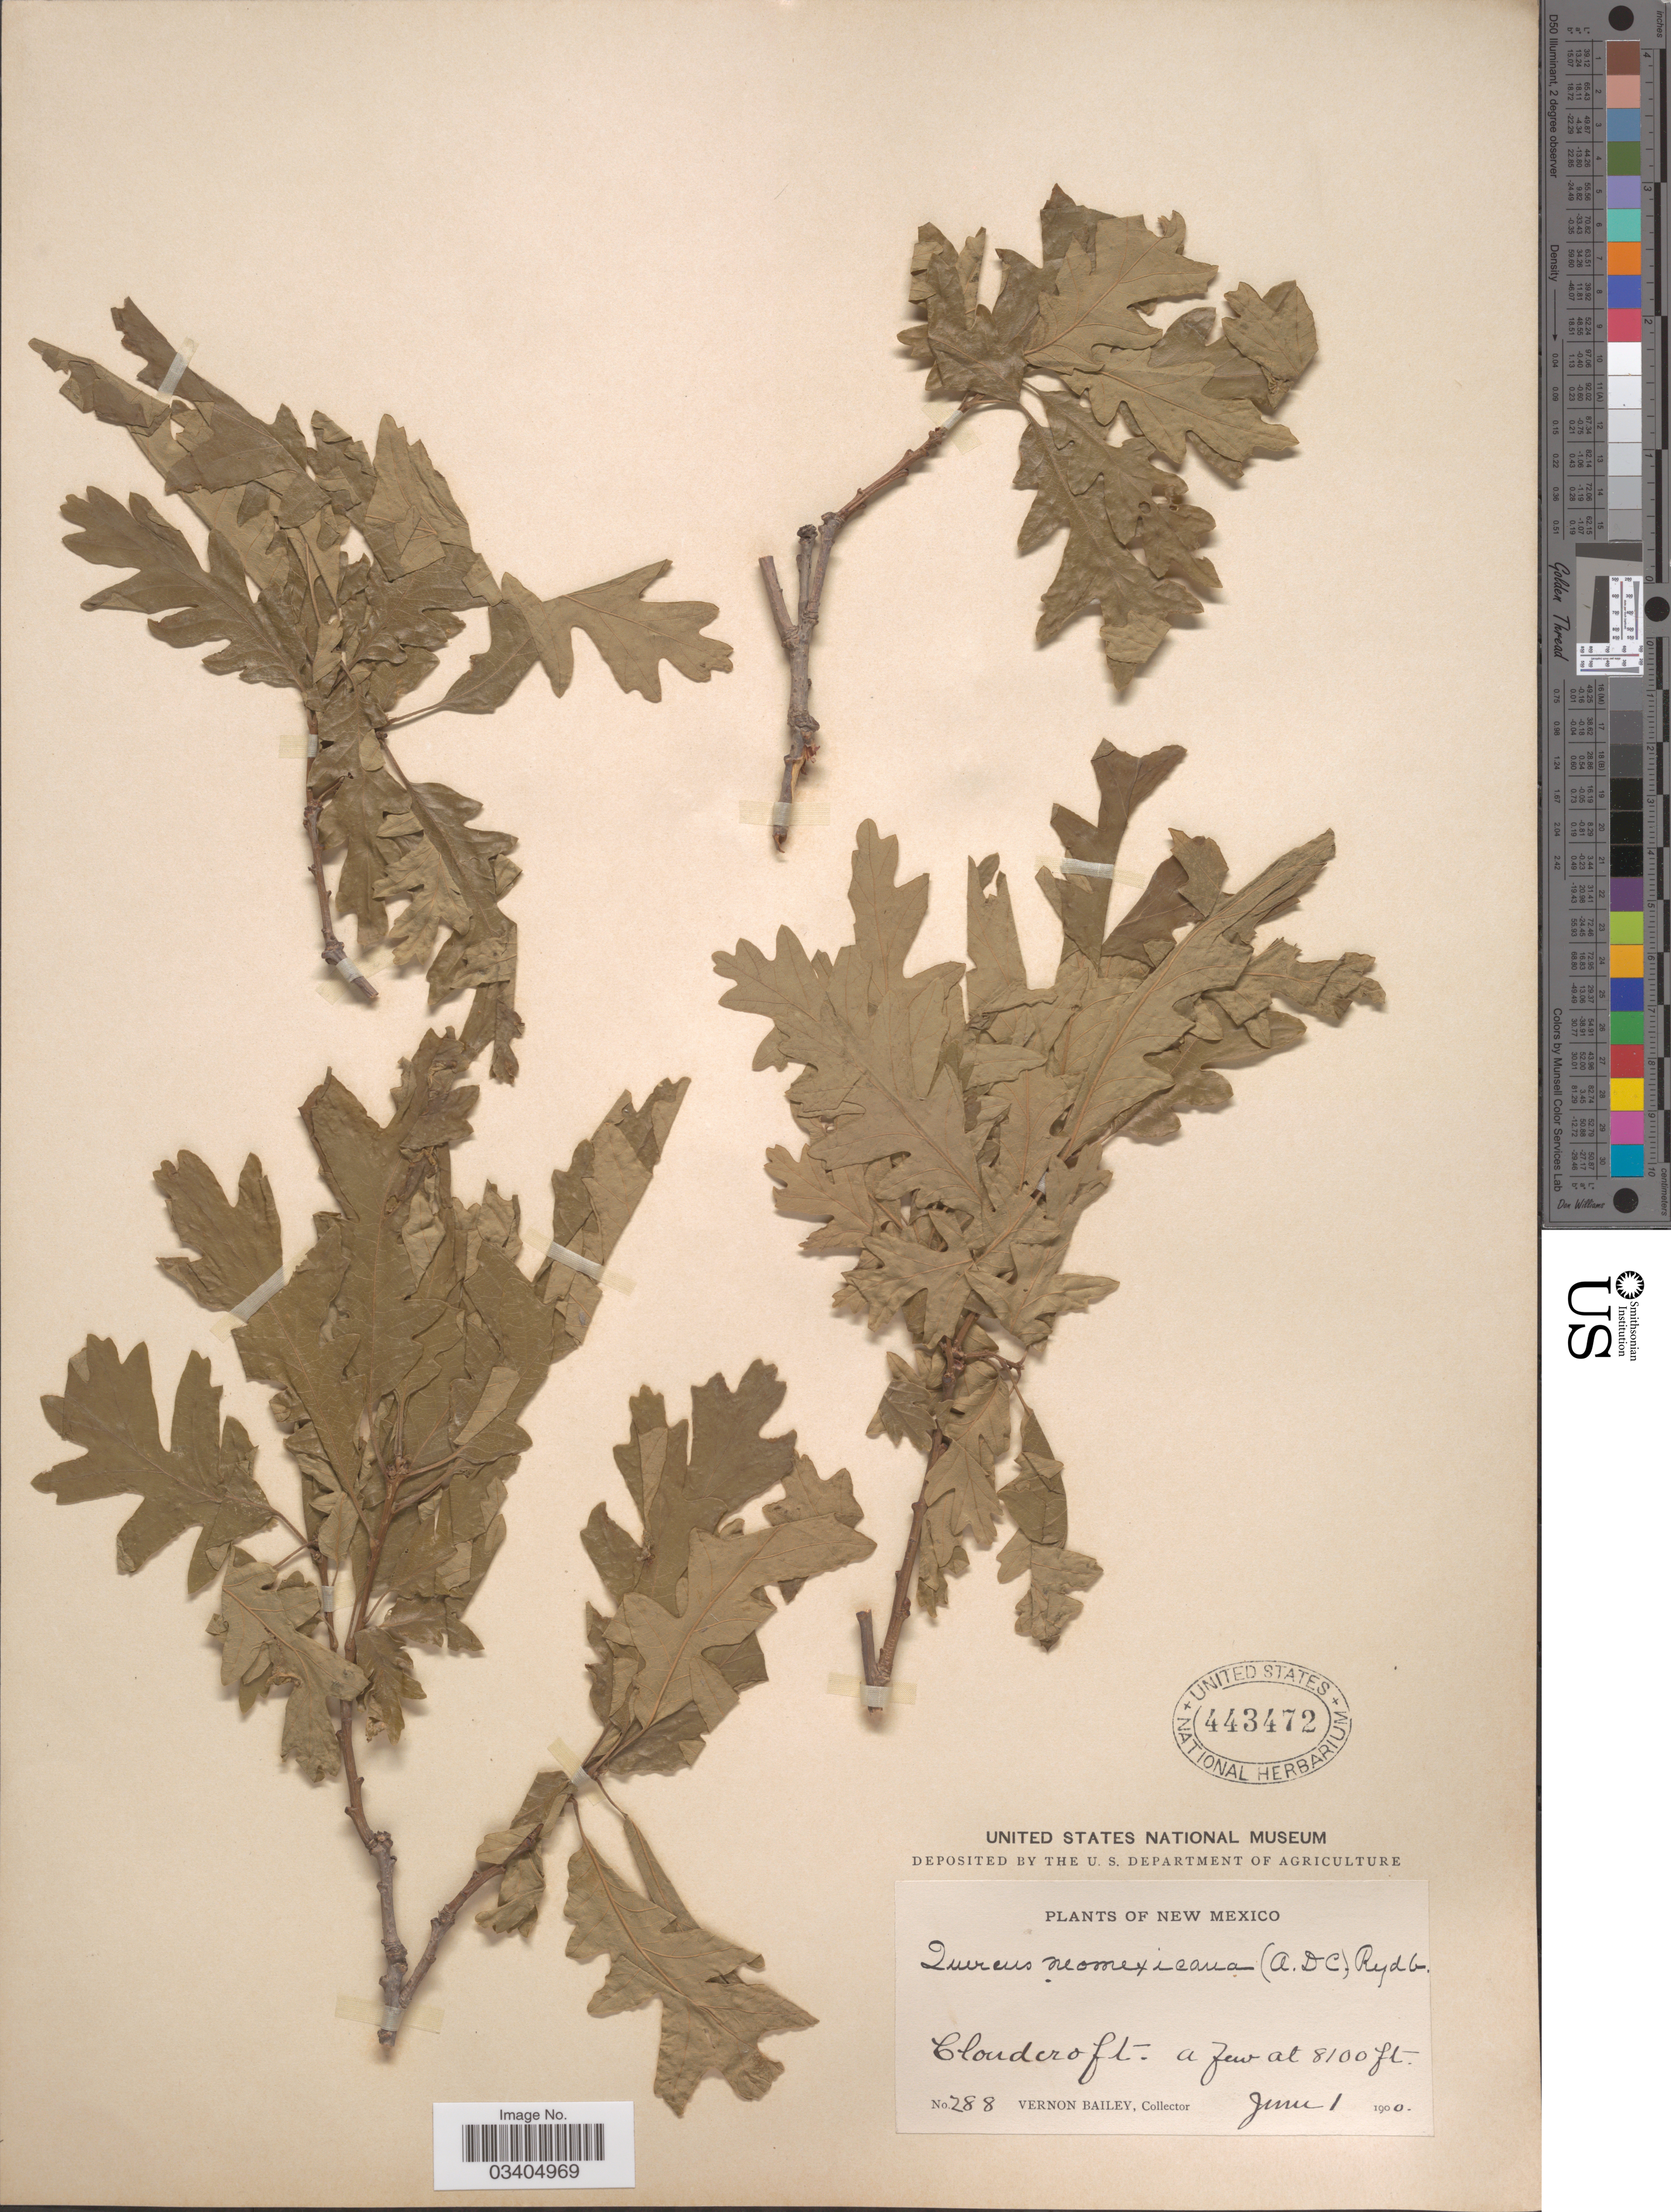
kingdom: Plantae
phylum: Tracheophyta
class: Magnoliopsida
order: Fagales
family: Fagaceae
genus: Quercus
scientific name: Quercus gambelii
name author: Nutt.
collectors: V. O. Bailey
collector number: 288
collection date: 1900-06-01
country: United States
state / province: New Mexico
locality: Cloudcroft.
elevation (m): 2469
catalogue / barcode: US 443472